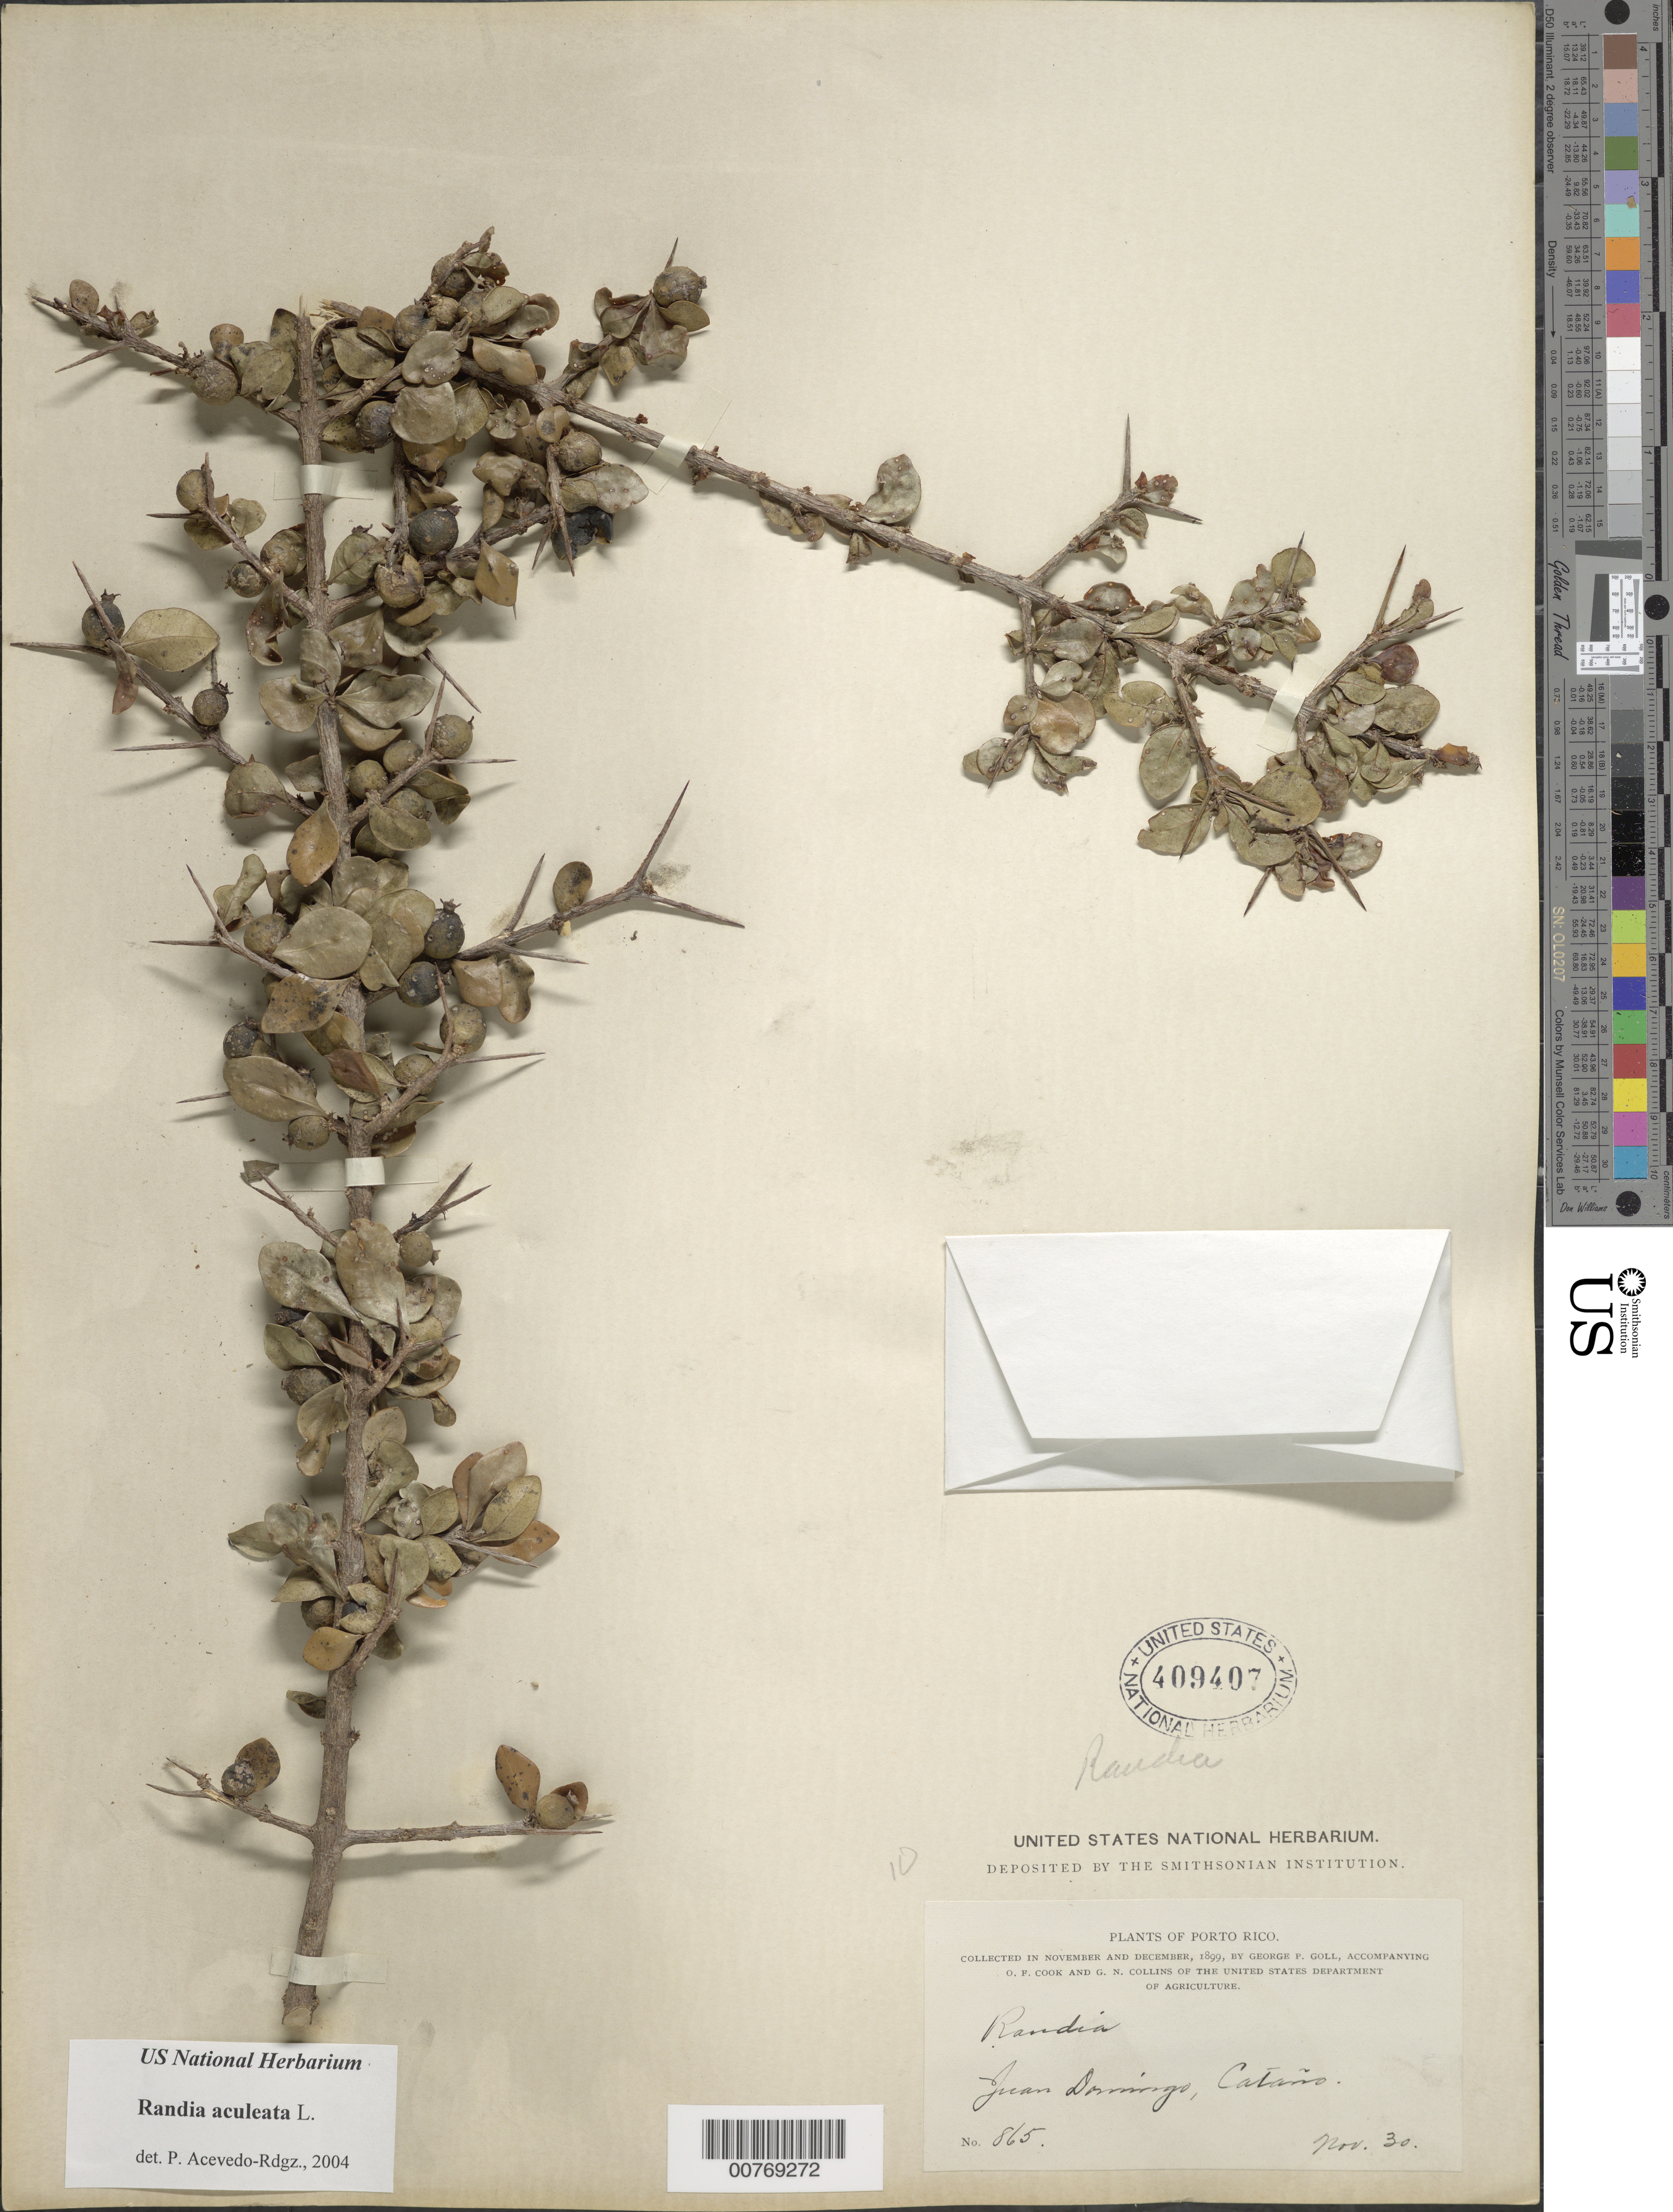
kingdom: Plantae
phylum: Tracheophyta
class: Magnoliopsida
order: Gentianales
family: Rubiaceae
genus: Randia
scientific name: Randia aculeata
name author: L.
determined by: Acevedo-Rodríguez, P., (BOT), Smithsonian Institution - National Museum of Natural History (UNITED STATES)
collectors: G. Goll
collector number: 865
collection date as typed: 30 Nov 1899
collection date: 1899-11-30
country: Puerto Rico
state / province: Cataño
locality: Juan Domingo, Cataño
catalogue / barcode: US 409407